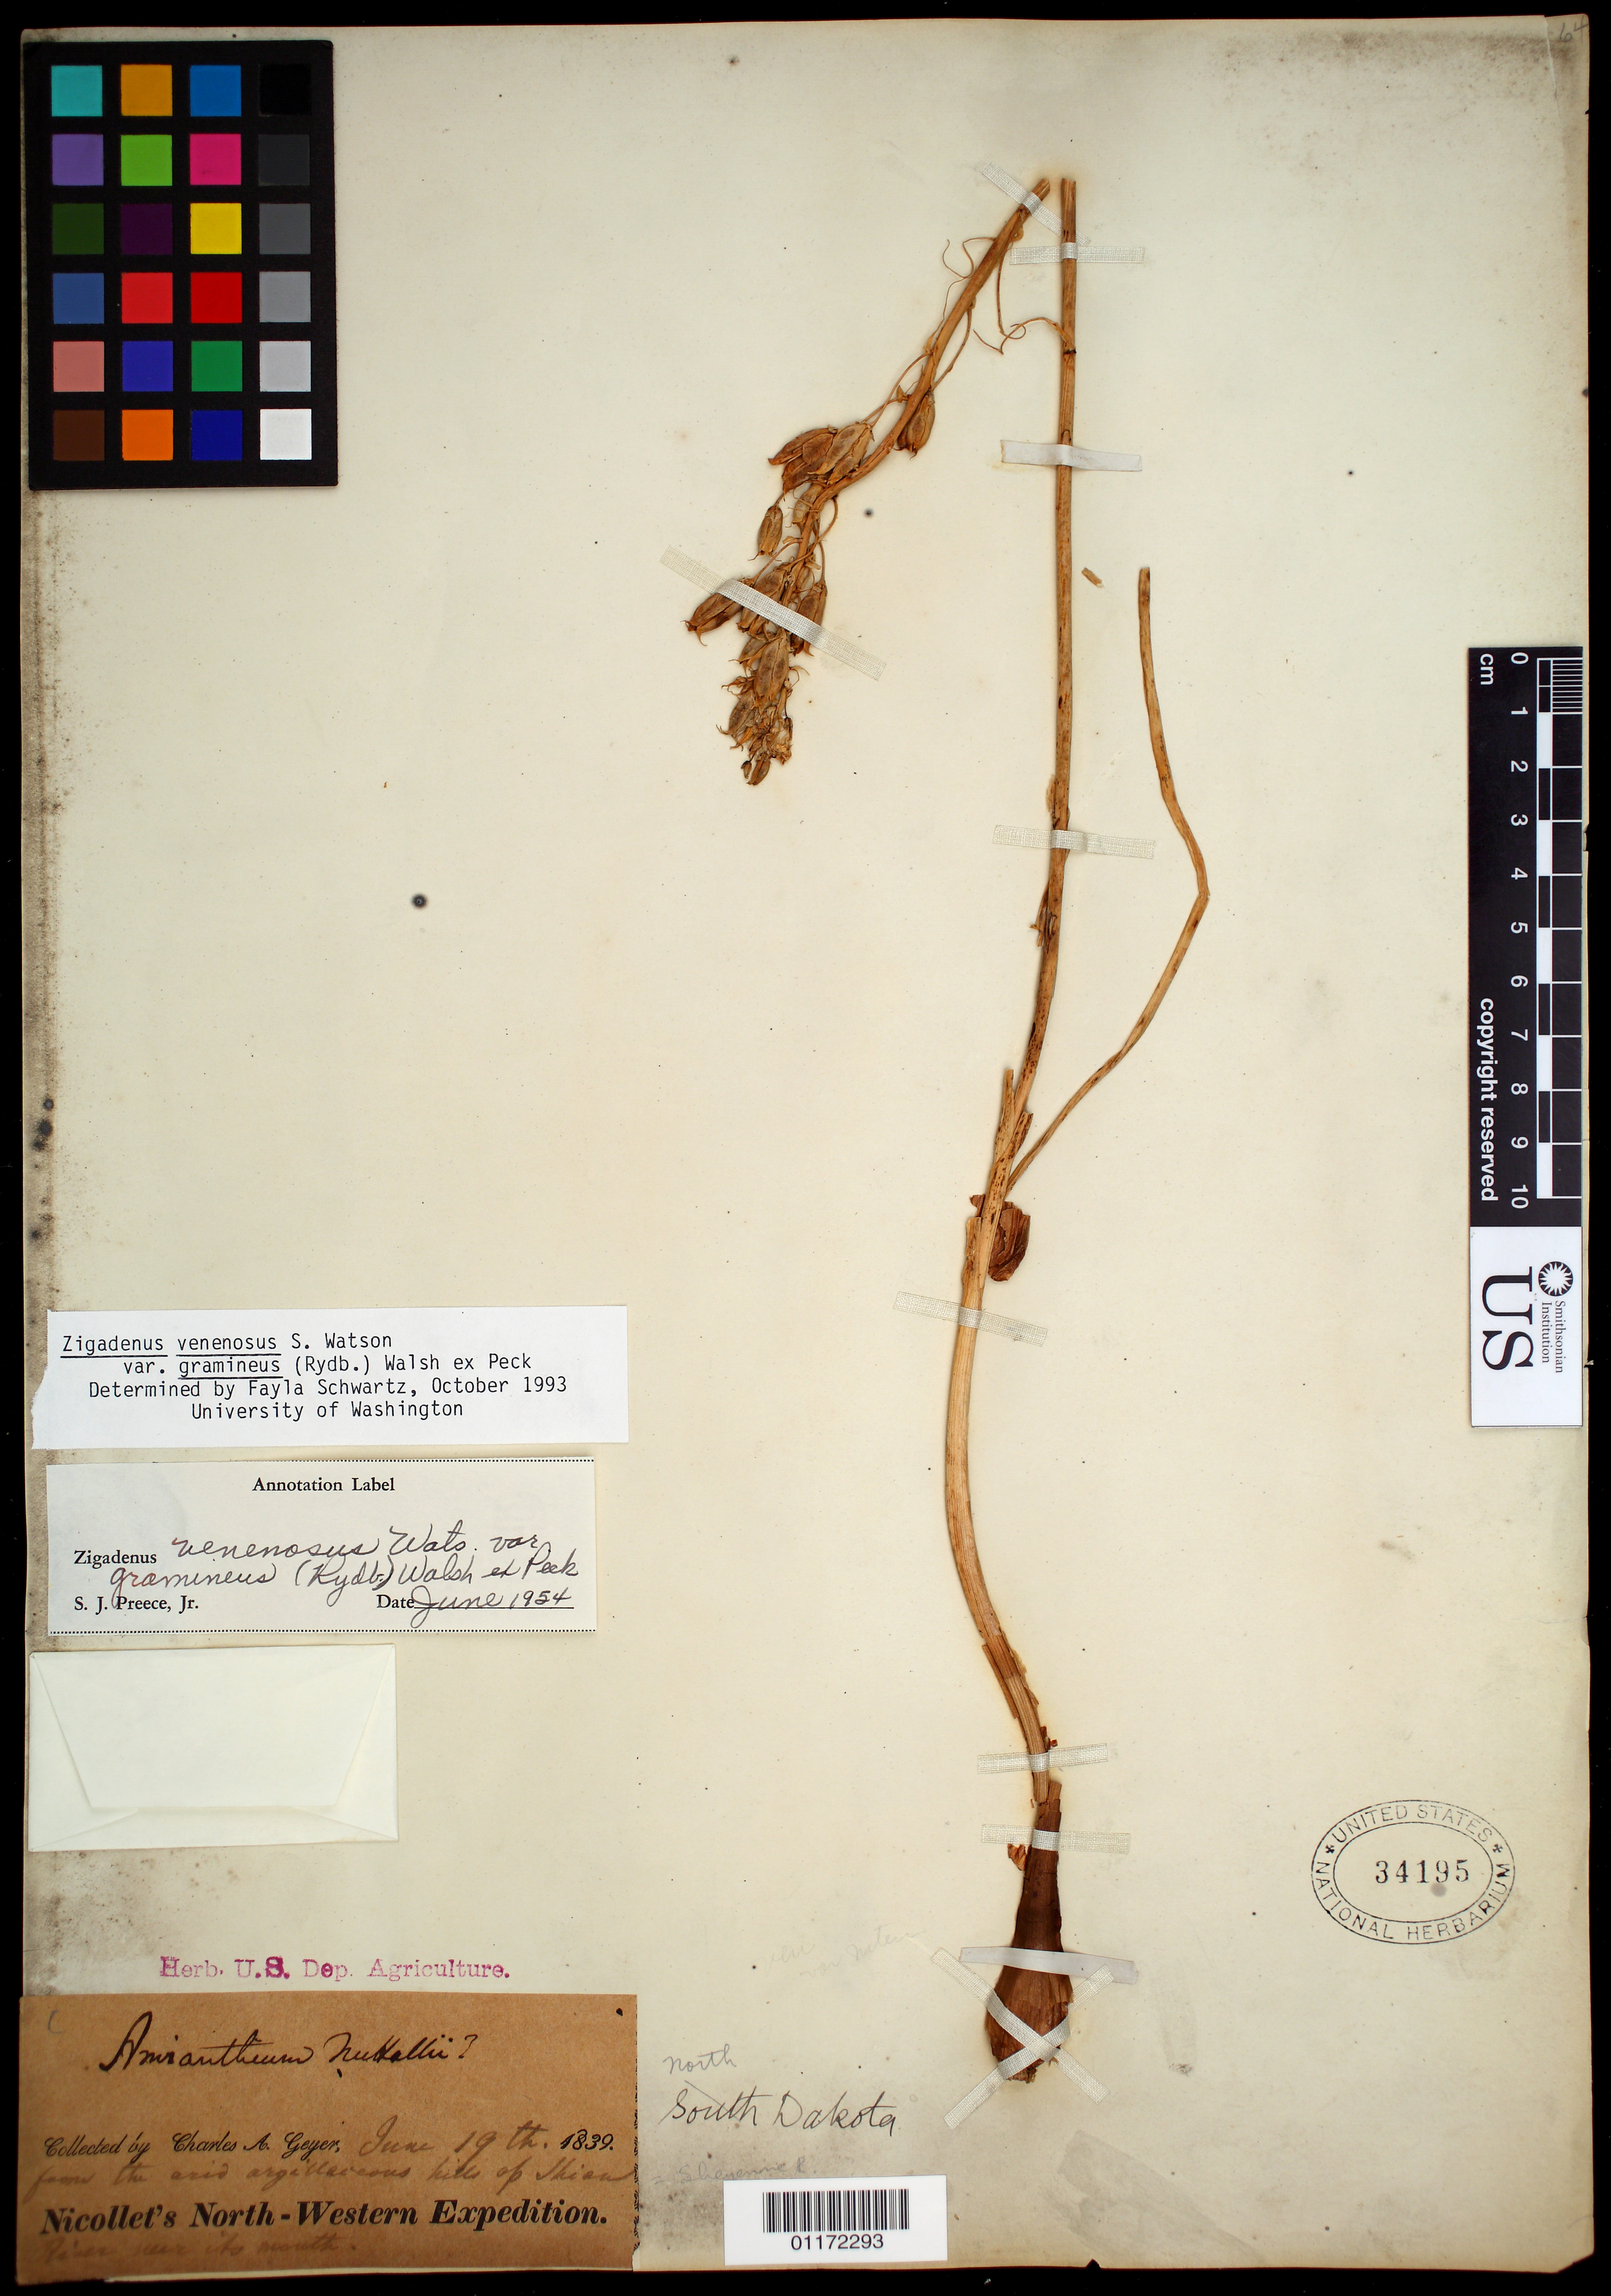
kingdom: Plantae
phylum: Tracheophyta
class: Liliopsida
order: Liliales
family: Melanthiaceae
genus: Toxicoscordion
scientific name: Toxicoscordion venenosum var. gramineum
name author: (Rydb.) Brasher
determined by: Strong, Mark T., (BOT), Smithsonian Institution - National Museum of Natural History (UNITED STATES)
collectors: C. A. Geyer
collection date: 1839-06-19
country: United States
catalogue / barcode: US 34195